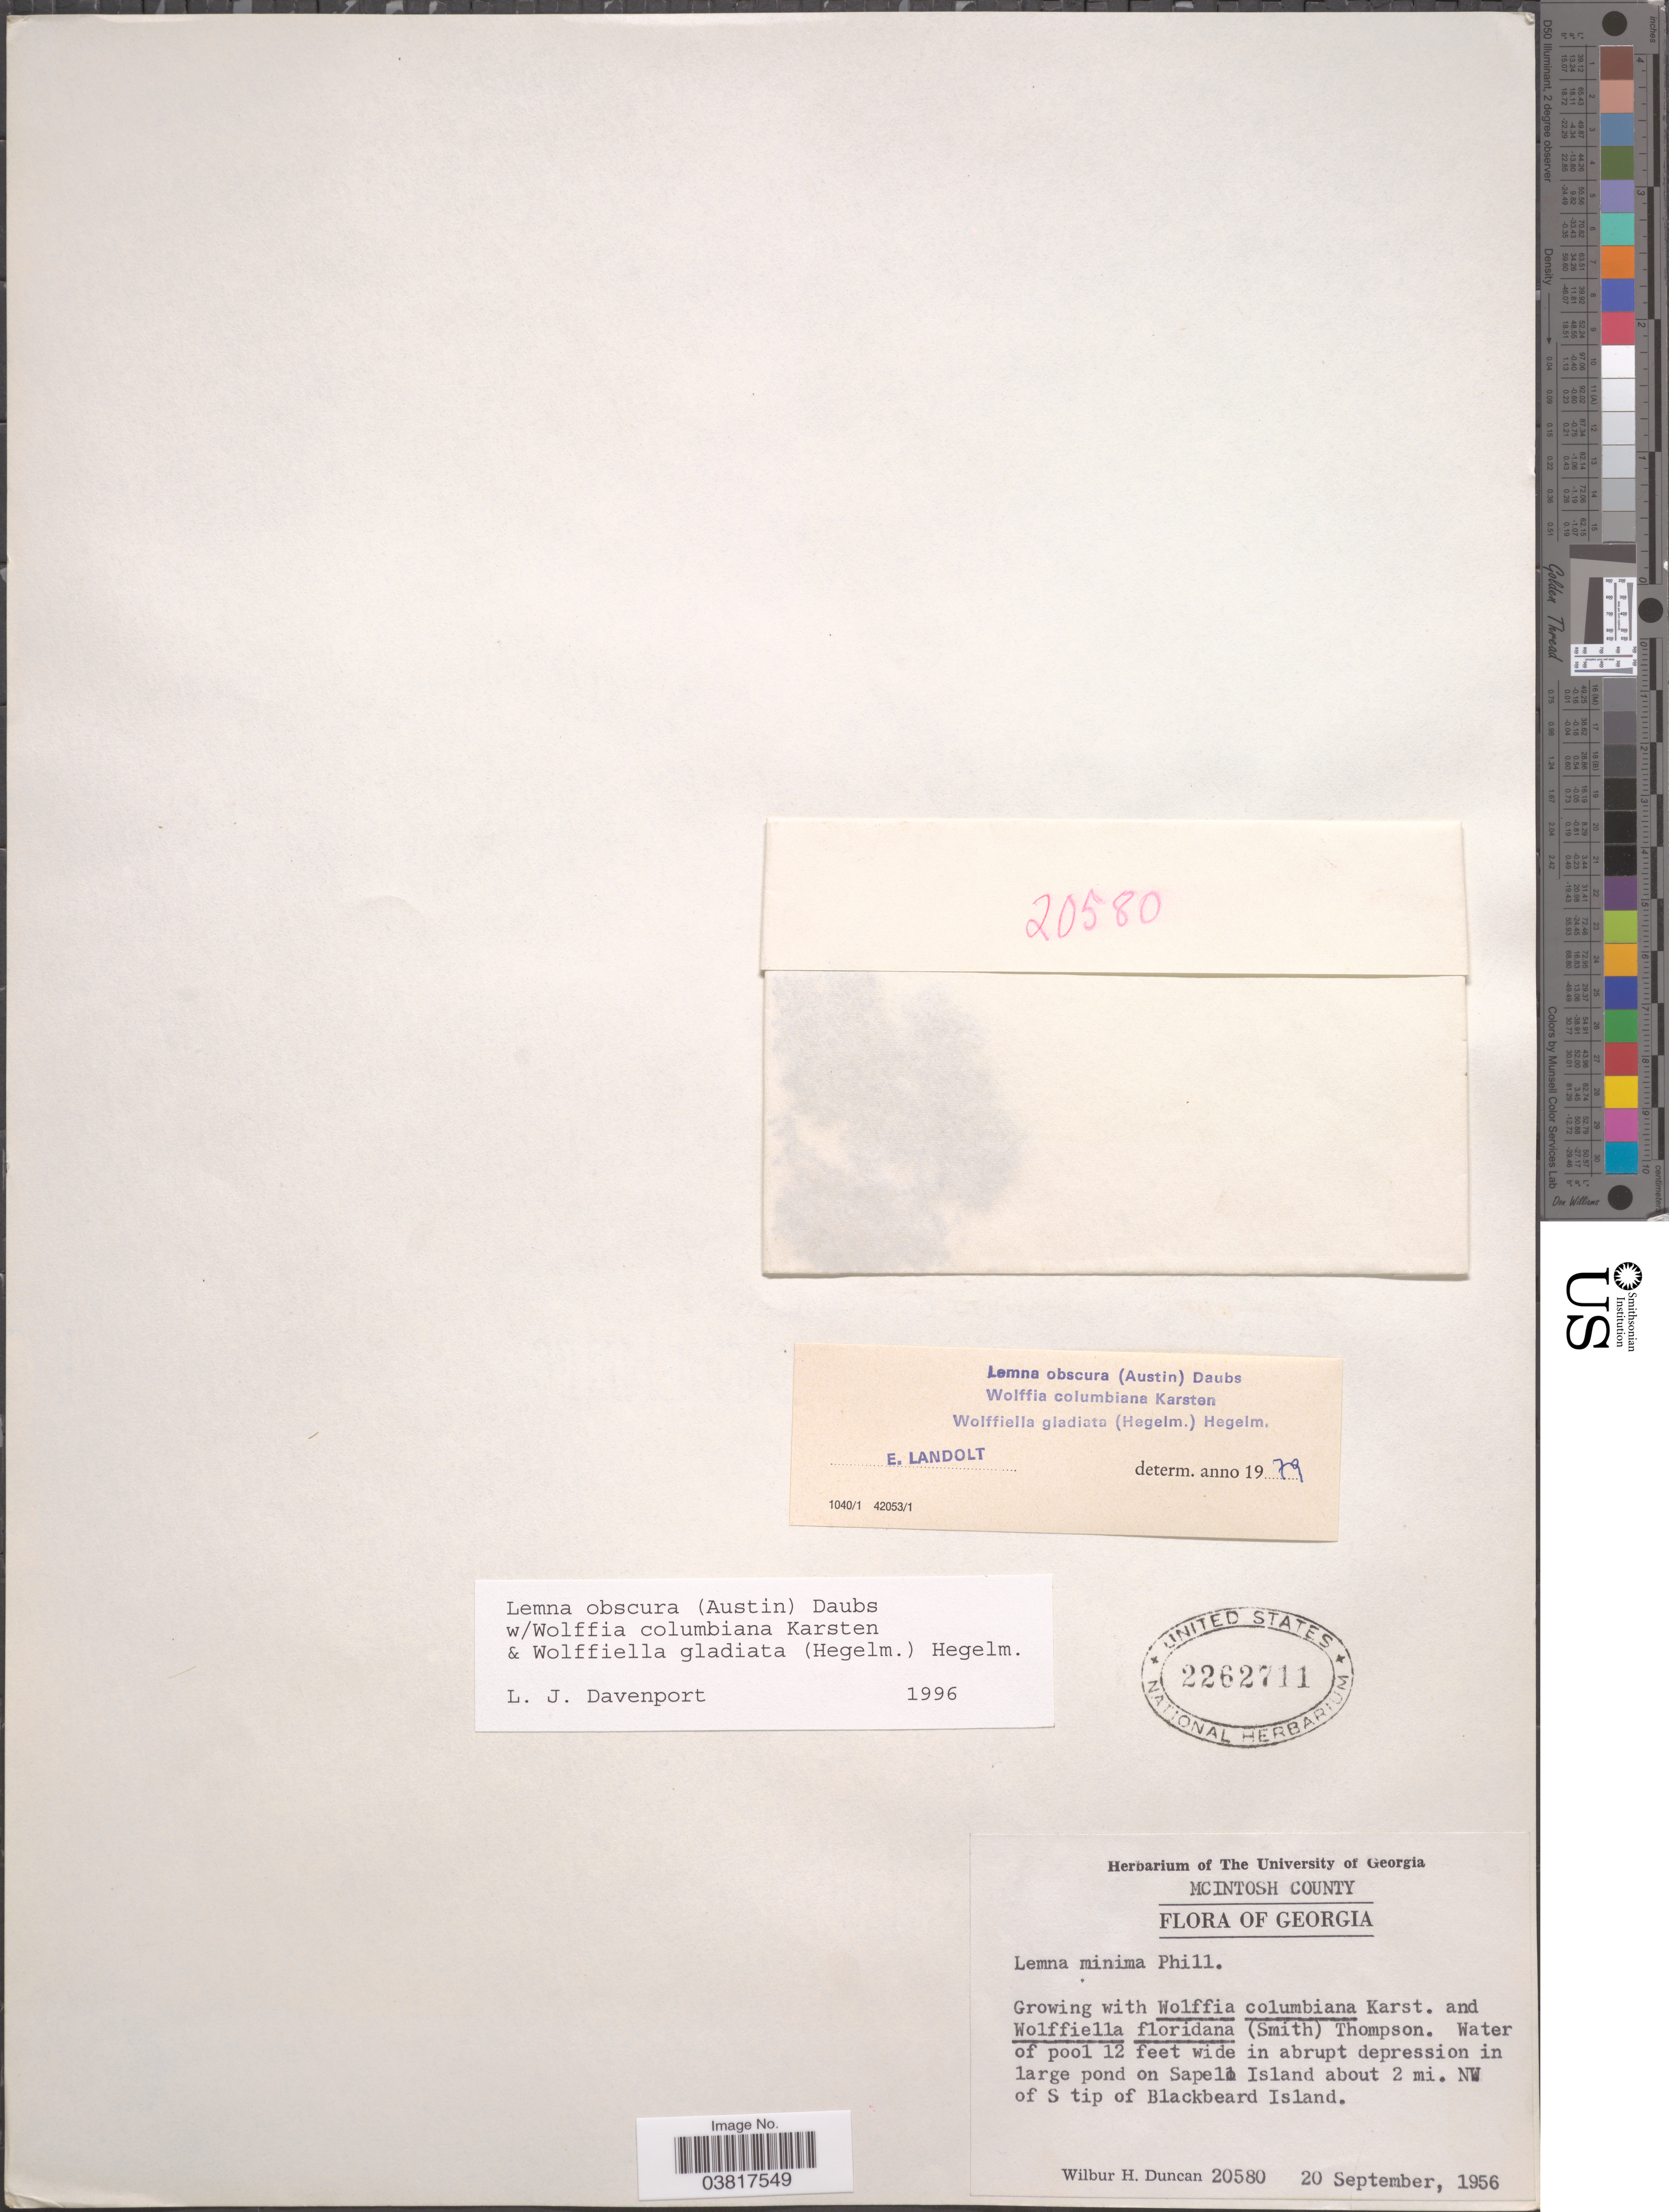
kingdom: Plantae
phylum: Tracheophyta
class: Liliopsida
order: Alismatales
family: Araceae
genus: Lemna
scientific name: Lemna obscura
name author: (Austin) Daubs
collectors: W. H. Duncan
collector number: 20580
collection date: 1956-09-20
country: United States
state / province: Georgia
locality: McIntosh County. On Sapelo Island about 2 mi. NW of S tip of Blackbeard Island.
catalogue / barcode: US 2262711